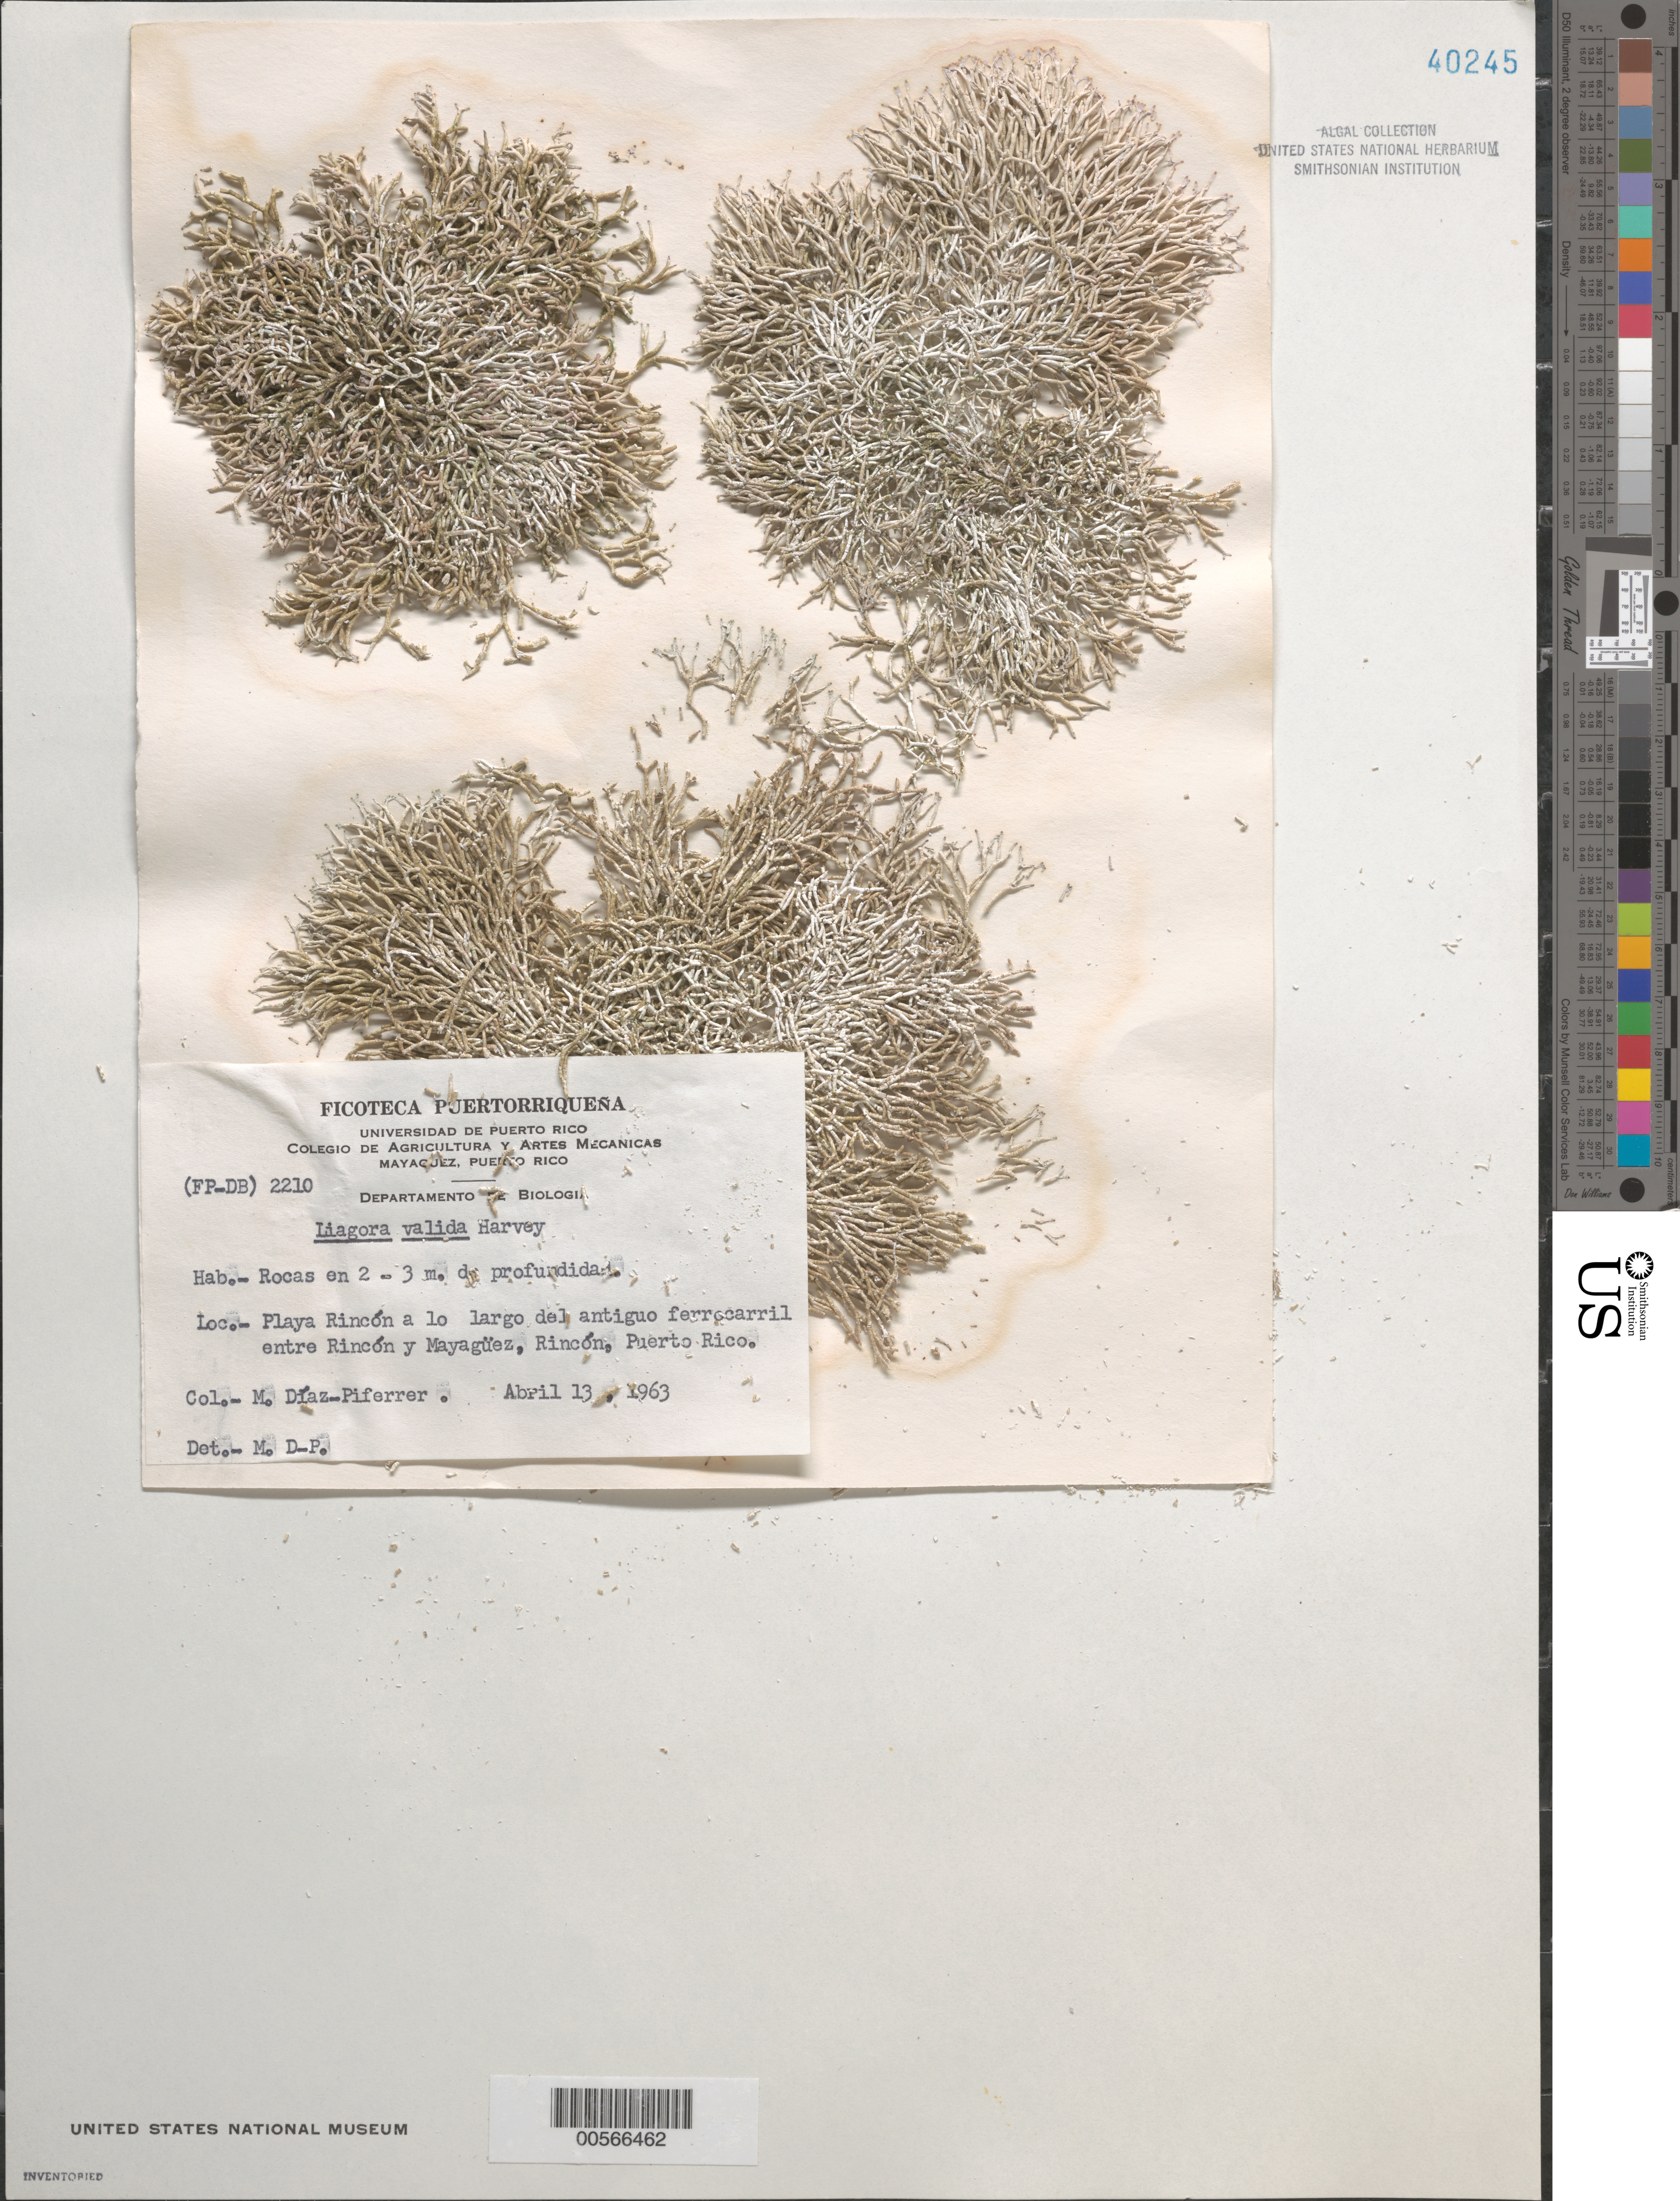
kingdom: Plantae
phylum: Rhodophyta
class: Florideophyceae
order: Nemaliales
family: Liagoraceae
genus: Titanophycus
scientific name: Titanophycus validus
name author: (Harv.) Huisman et al.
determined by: Algae name updating Project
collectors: M. Diaz-Piferrer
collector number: (FP-DB) 2210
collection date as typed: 13 Apr 1963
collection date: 1963-04-13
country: Puerto Rico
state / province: Rincon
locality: Playa Rincon, between Rincon and Mayaguez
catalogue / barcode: US 40245